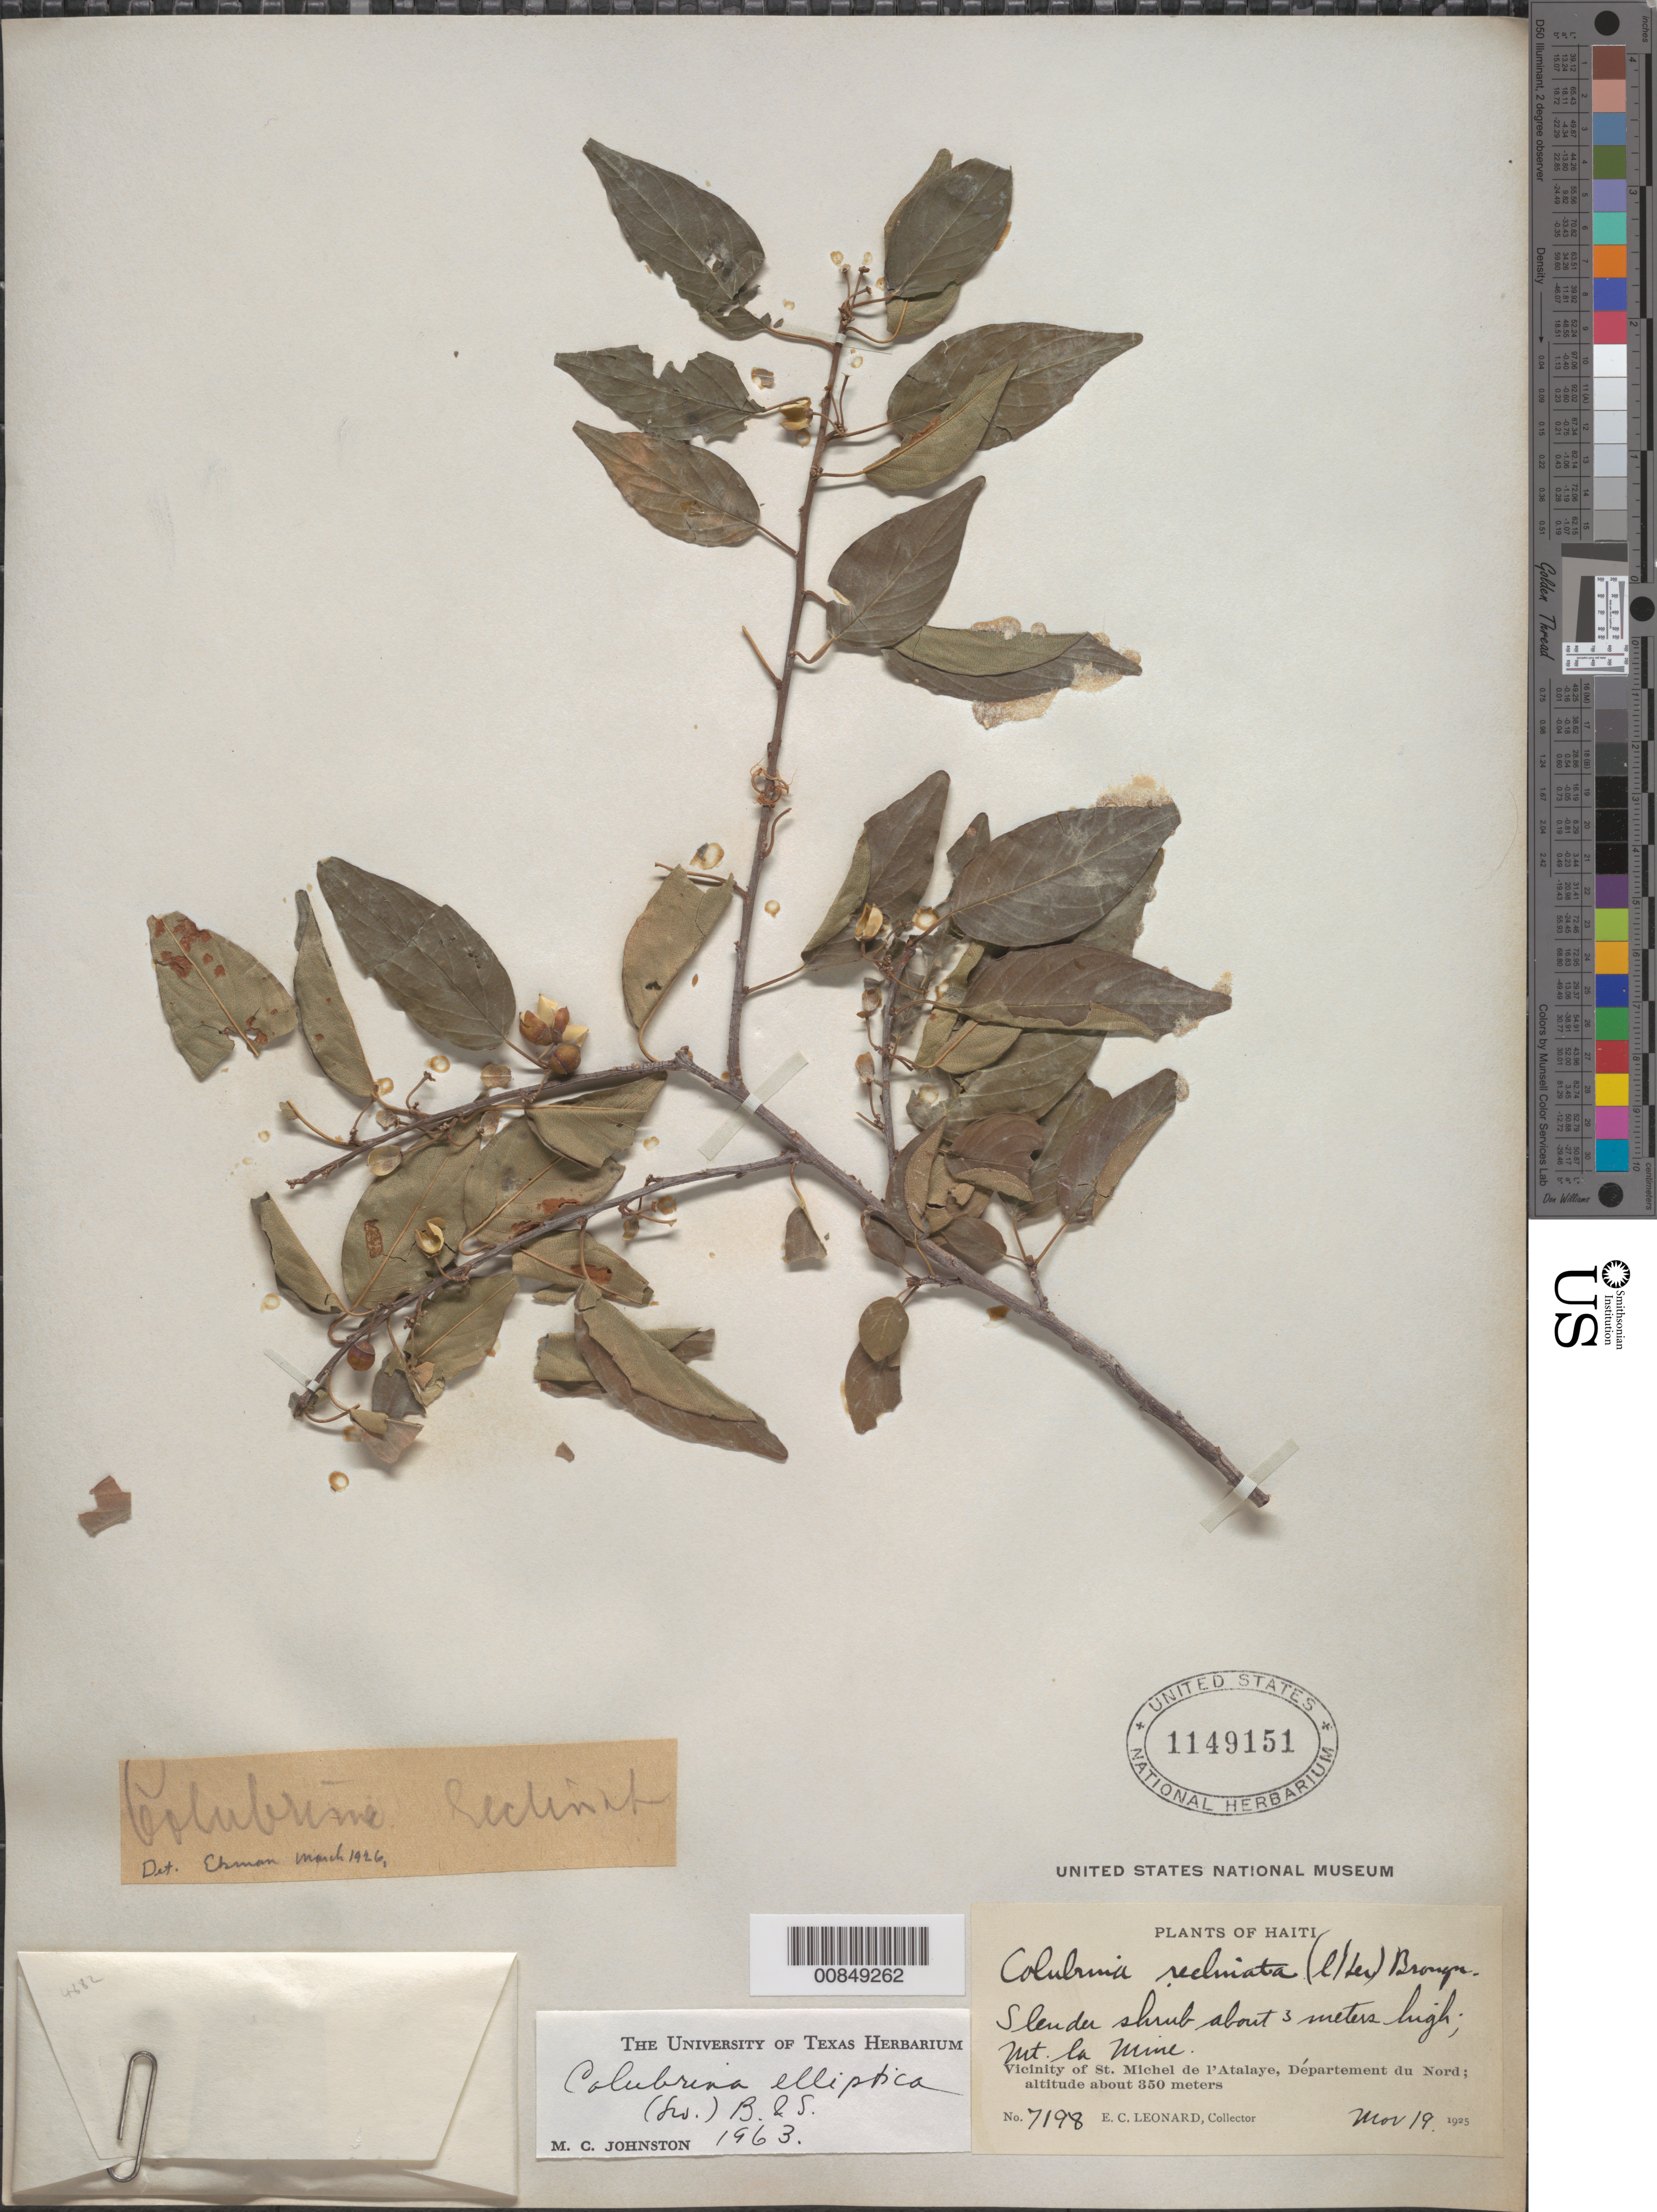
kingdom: Plantae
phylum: Tracheophyta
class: Magnoliopsida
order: Rosales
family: Rhamnaceae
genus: Colubrina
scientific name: Colubrina elliptica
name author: (Sw.) Brizicky & W.L. Stern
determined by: Johnston, Marshall C.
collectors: E. C. Leonard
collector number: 7198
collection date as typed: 19 Nov 1925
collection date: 1925-11-19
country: Haiti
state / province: Artibonite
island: Hispaniola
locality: Vicinity of St. Michel de l'Atalaye, Mt. la Mine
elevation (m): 350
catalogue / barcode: US 1149151